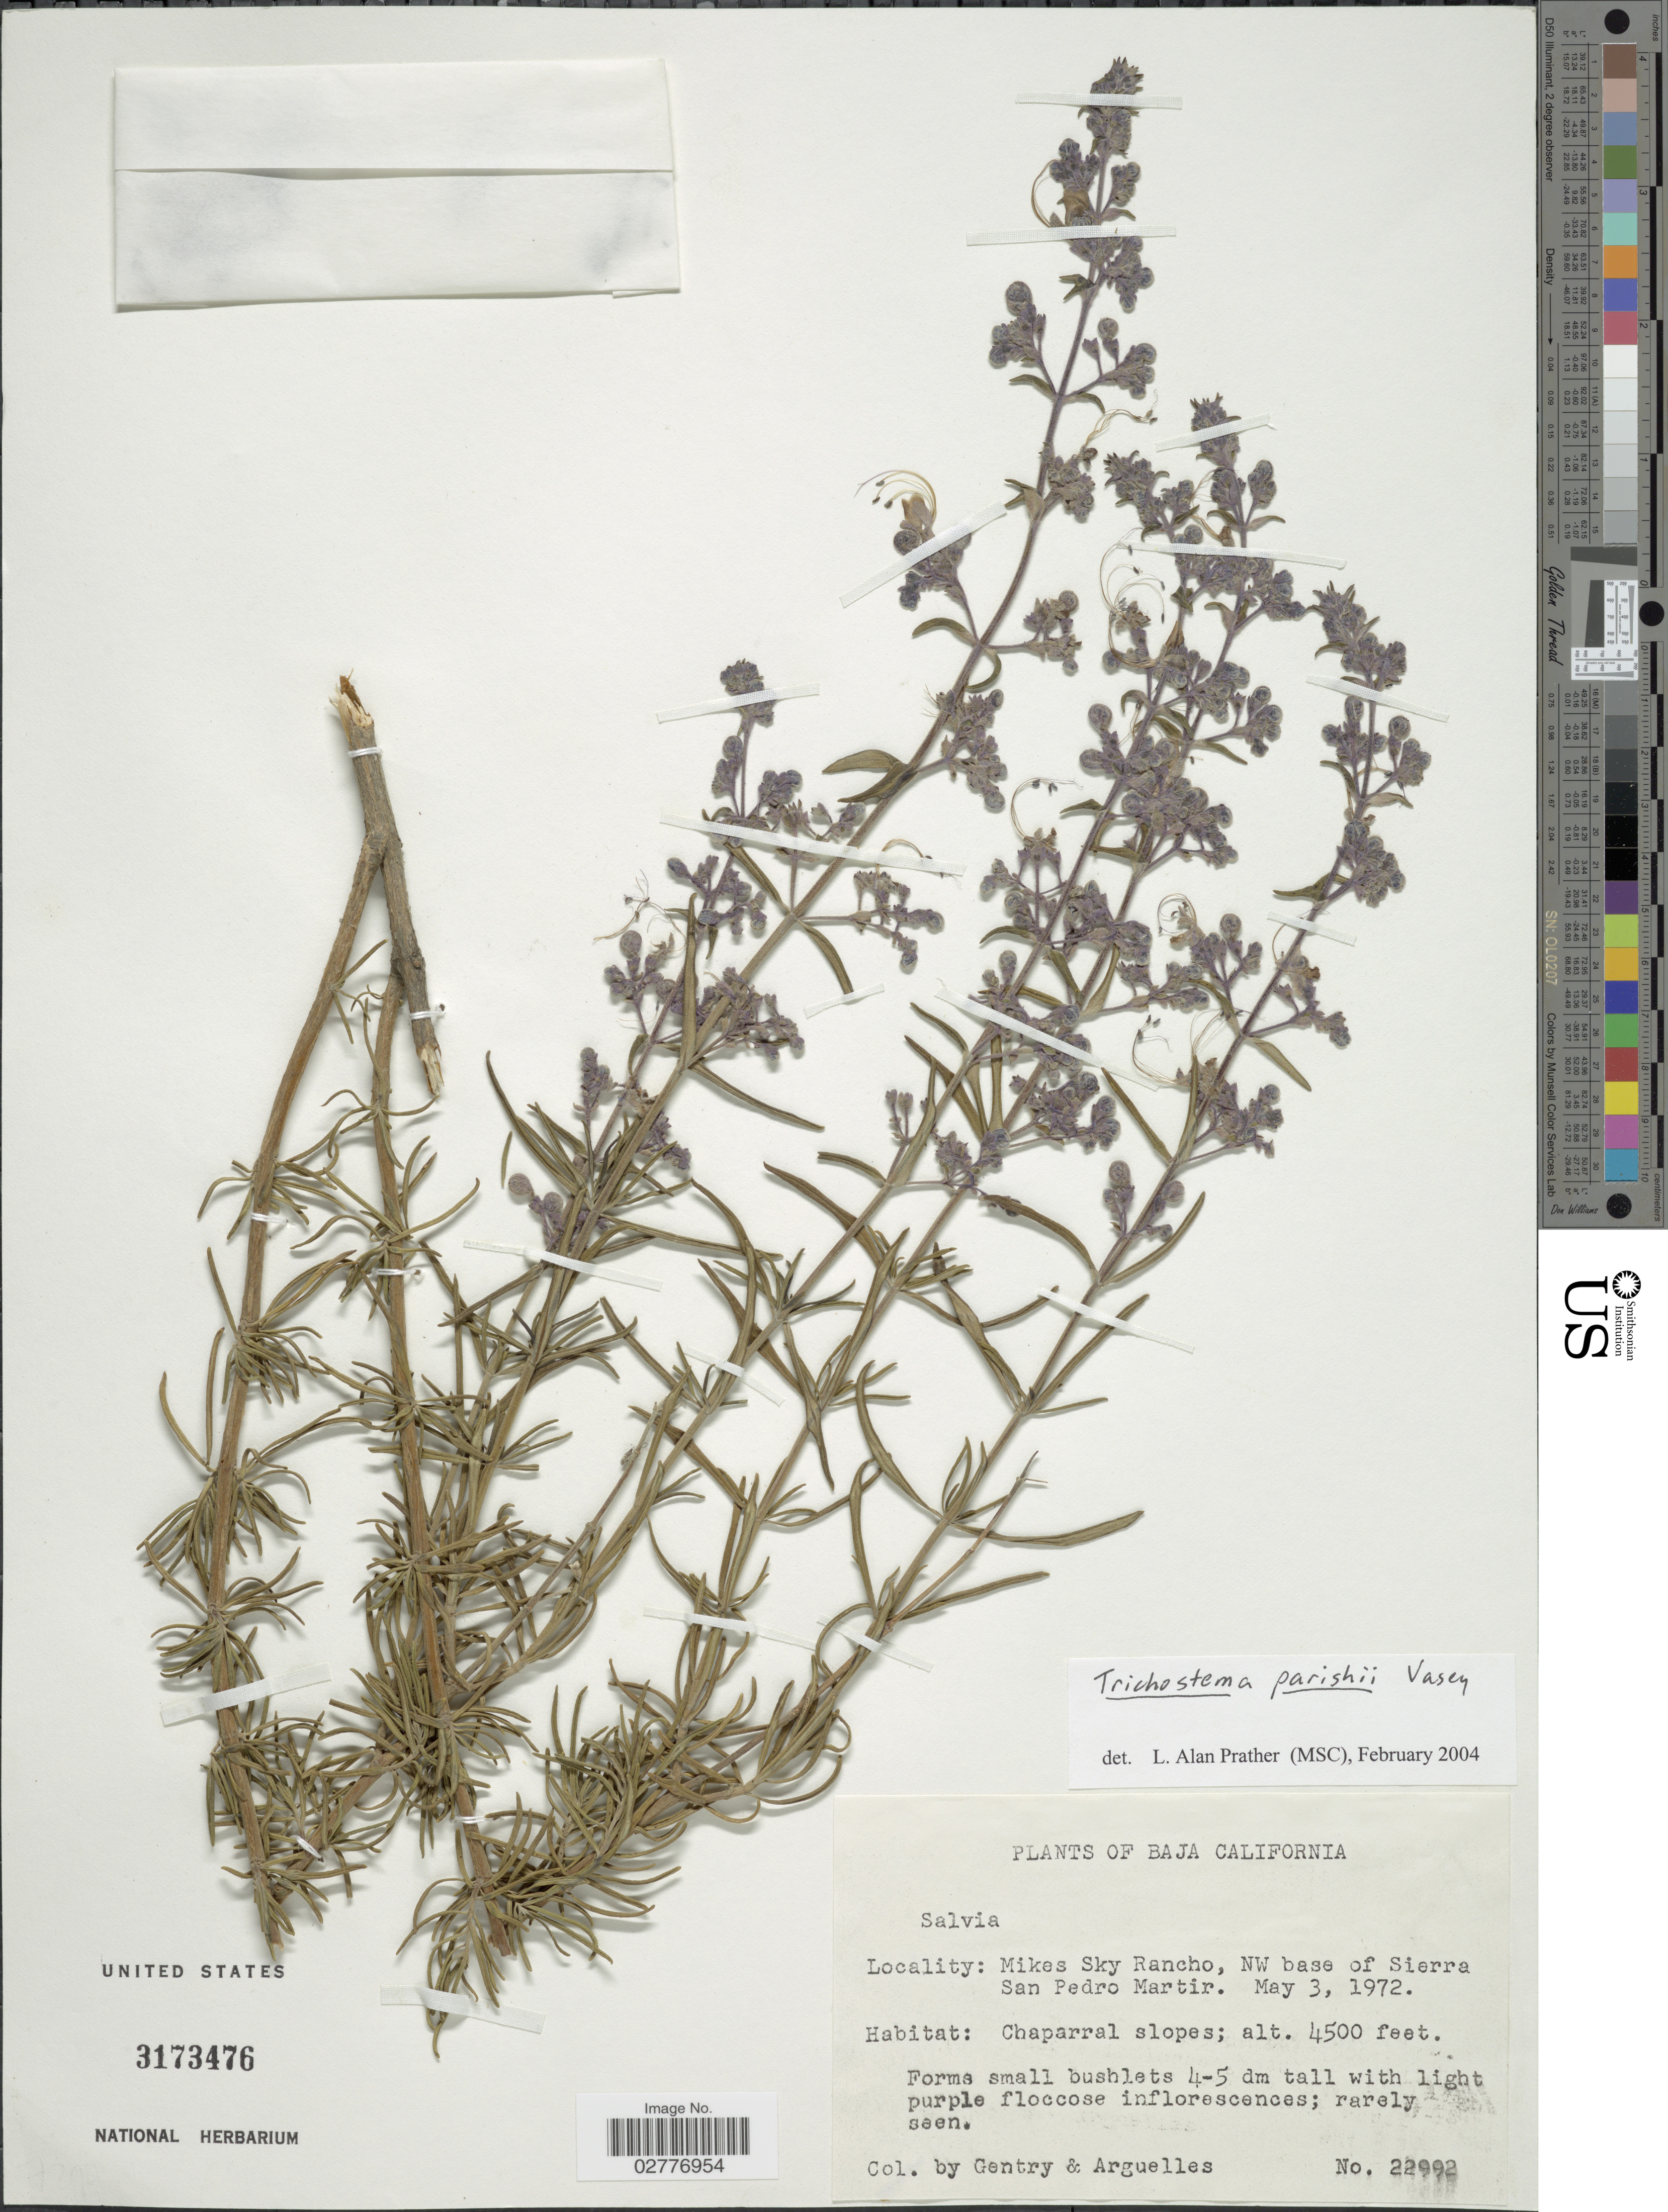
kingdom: Plantae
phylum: Tracheophyta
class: Magnoliopsida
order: Lamiales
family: Lamiaceae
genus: Trichostema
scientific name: Trichostema parishii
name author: Vasey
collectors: Gentry, -- & Arguelles, --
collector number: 22992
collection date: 1972-05-03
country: Mexico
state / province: Baja California Norte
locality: Mikes Sky Rancho, NW base of Sierra San Pedro Martir.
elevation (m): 1372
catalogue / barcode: US 3173476